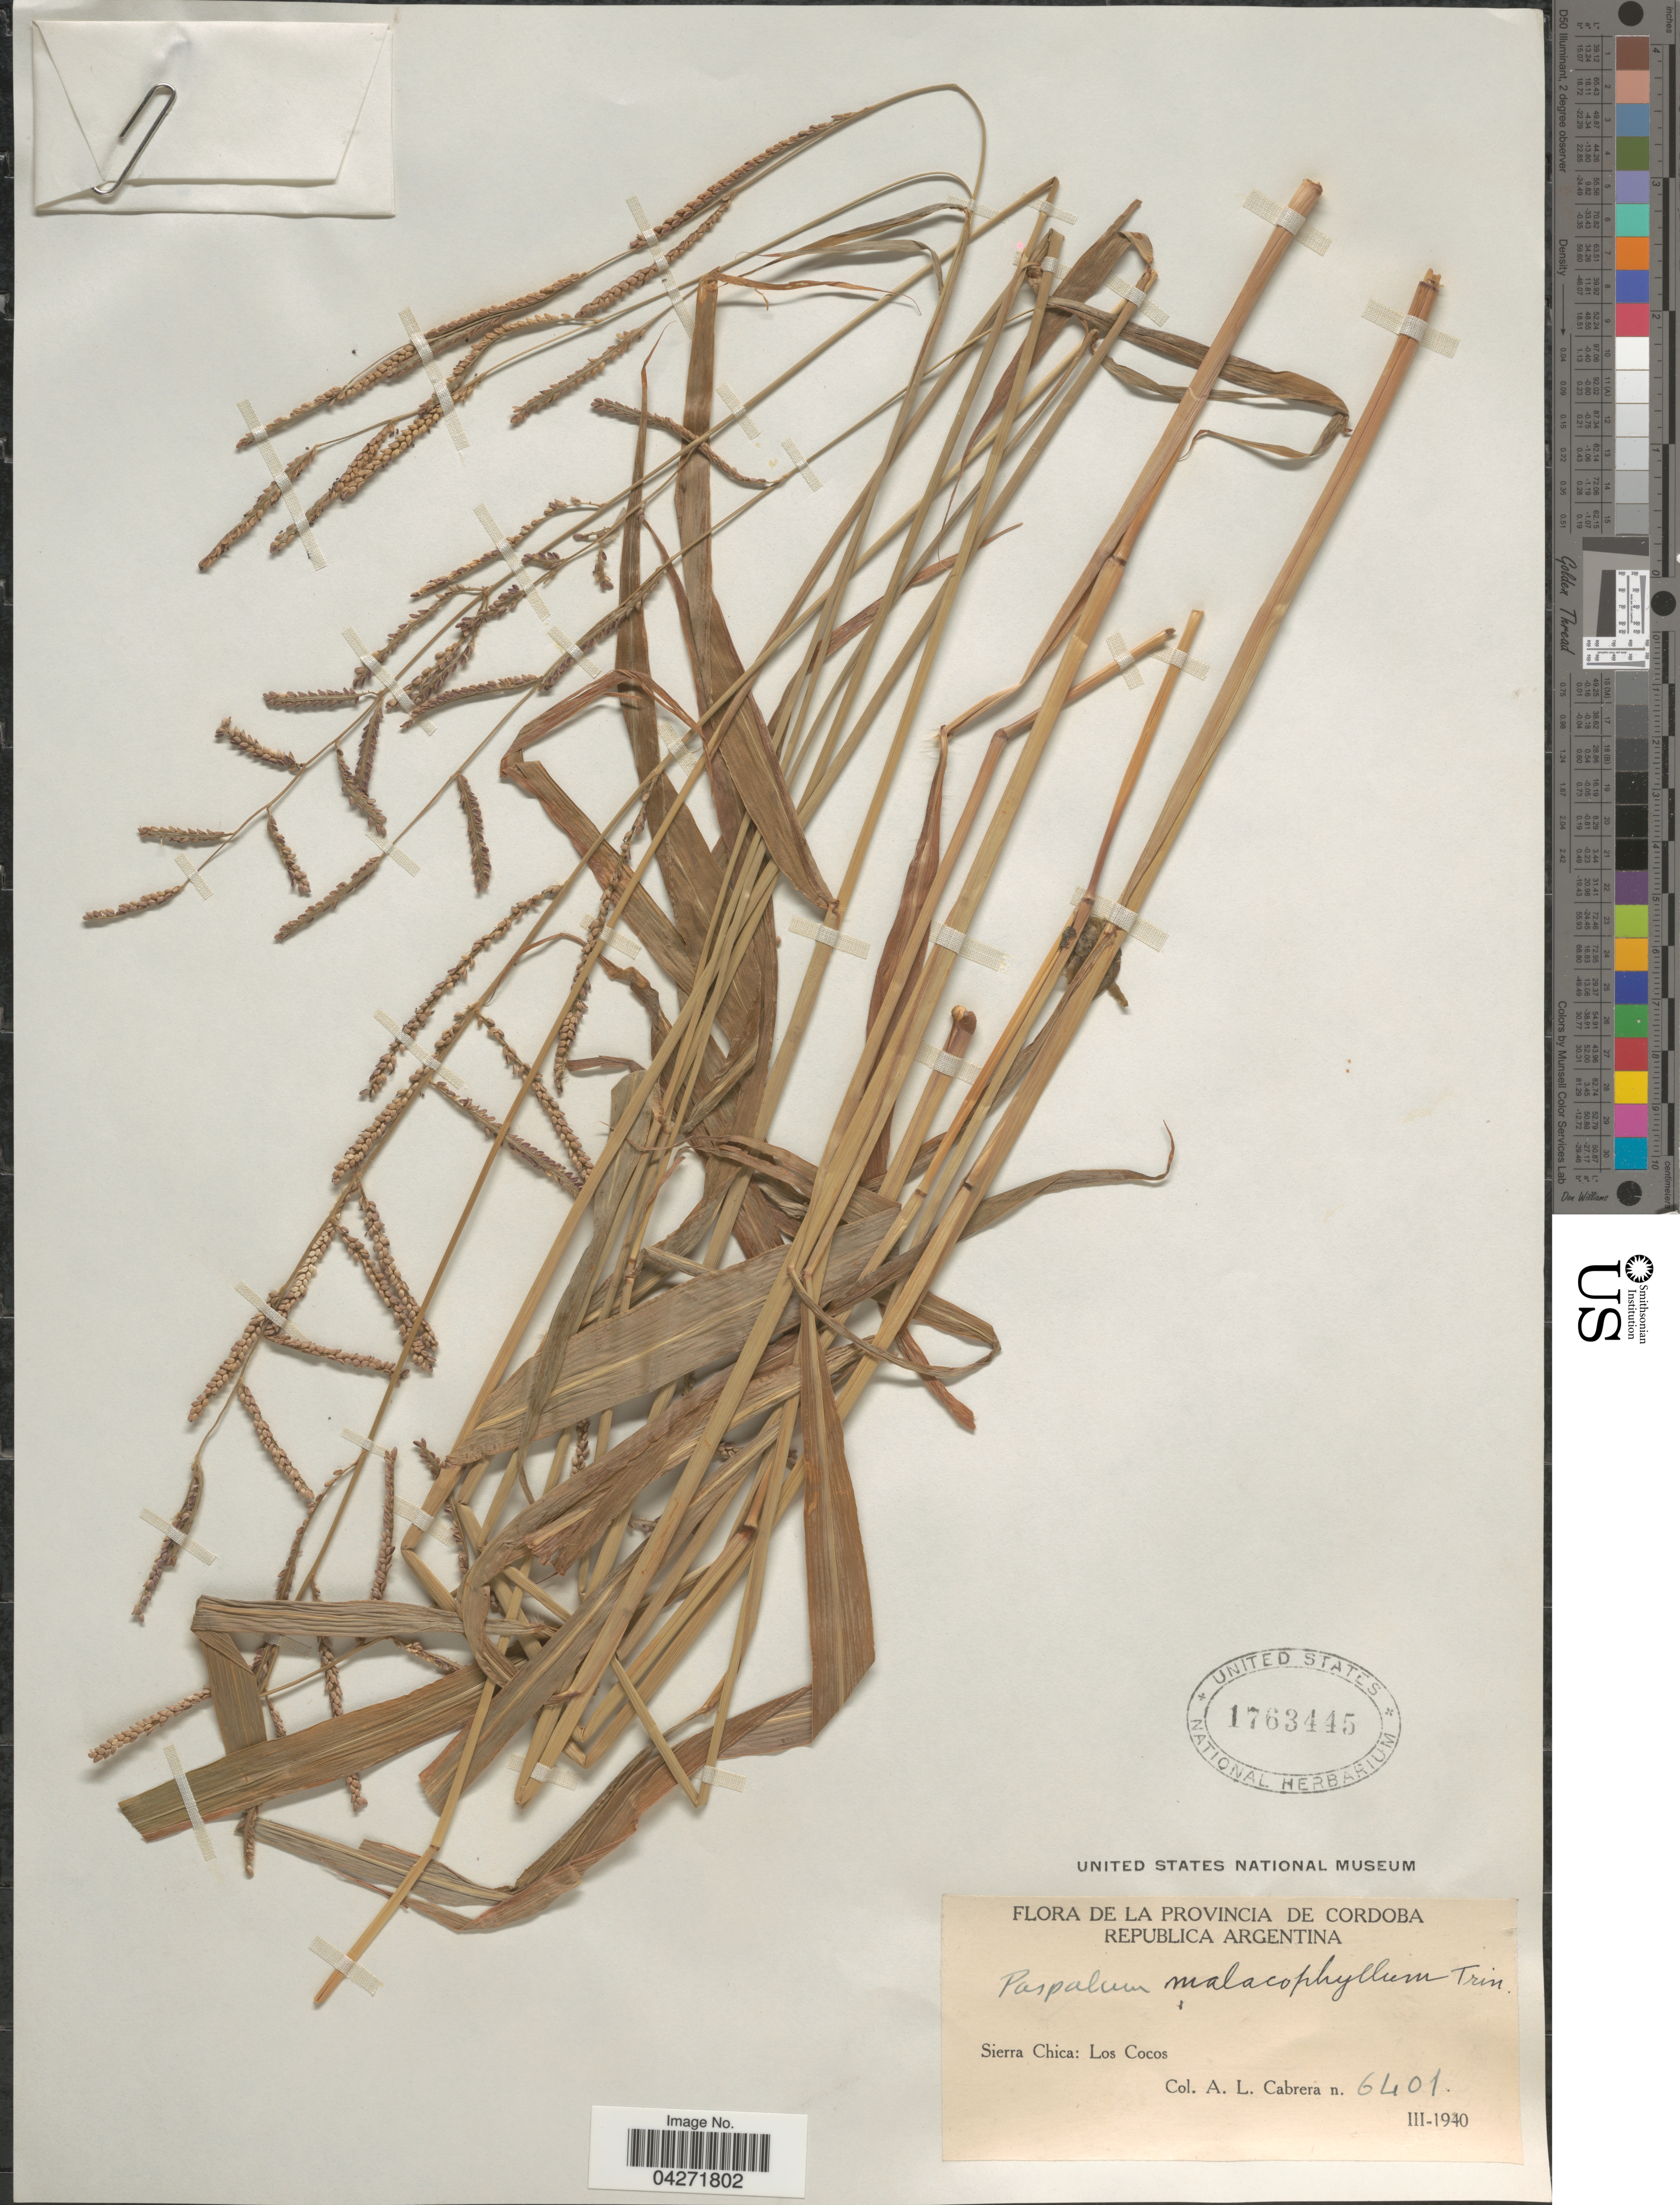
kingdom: Plantae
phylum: Tracheophyta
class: Liliopsida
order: Poales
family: Poaceae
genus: Paspalum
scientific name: Paspalum malacophyllum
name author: Trin.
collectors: A. L. Cabrera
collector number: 6401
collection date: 1940-03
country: Argentina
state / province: Cordoba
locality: Republica Argentina. Sierra Chica: Los Cocos.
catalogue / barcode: US 1763445